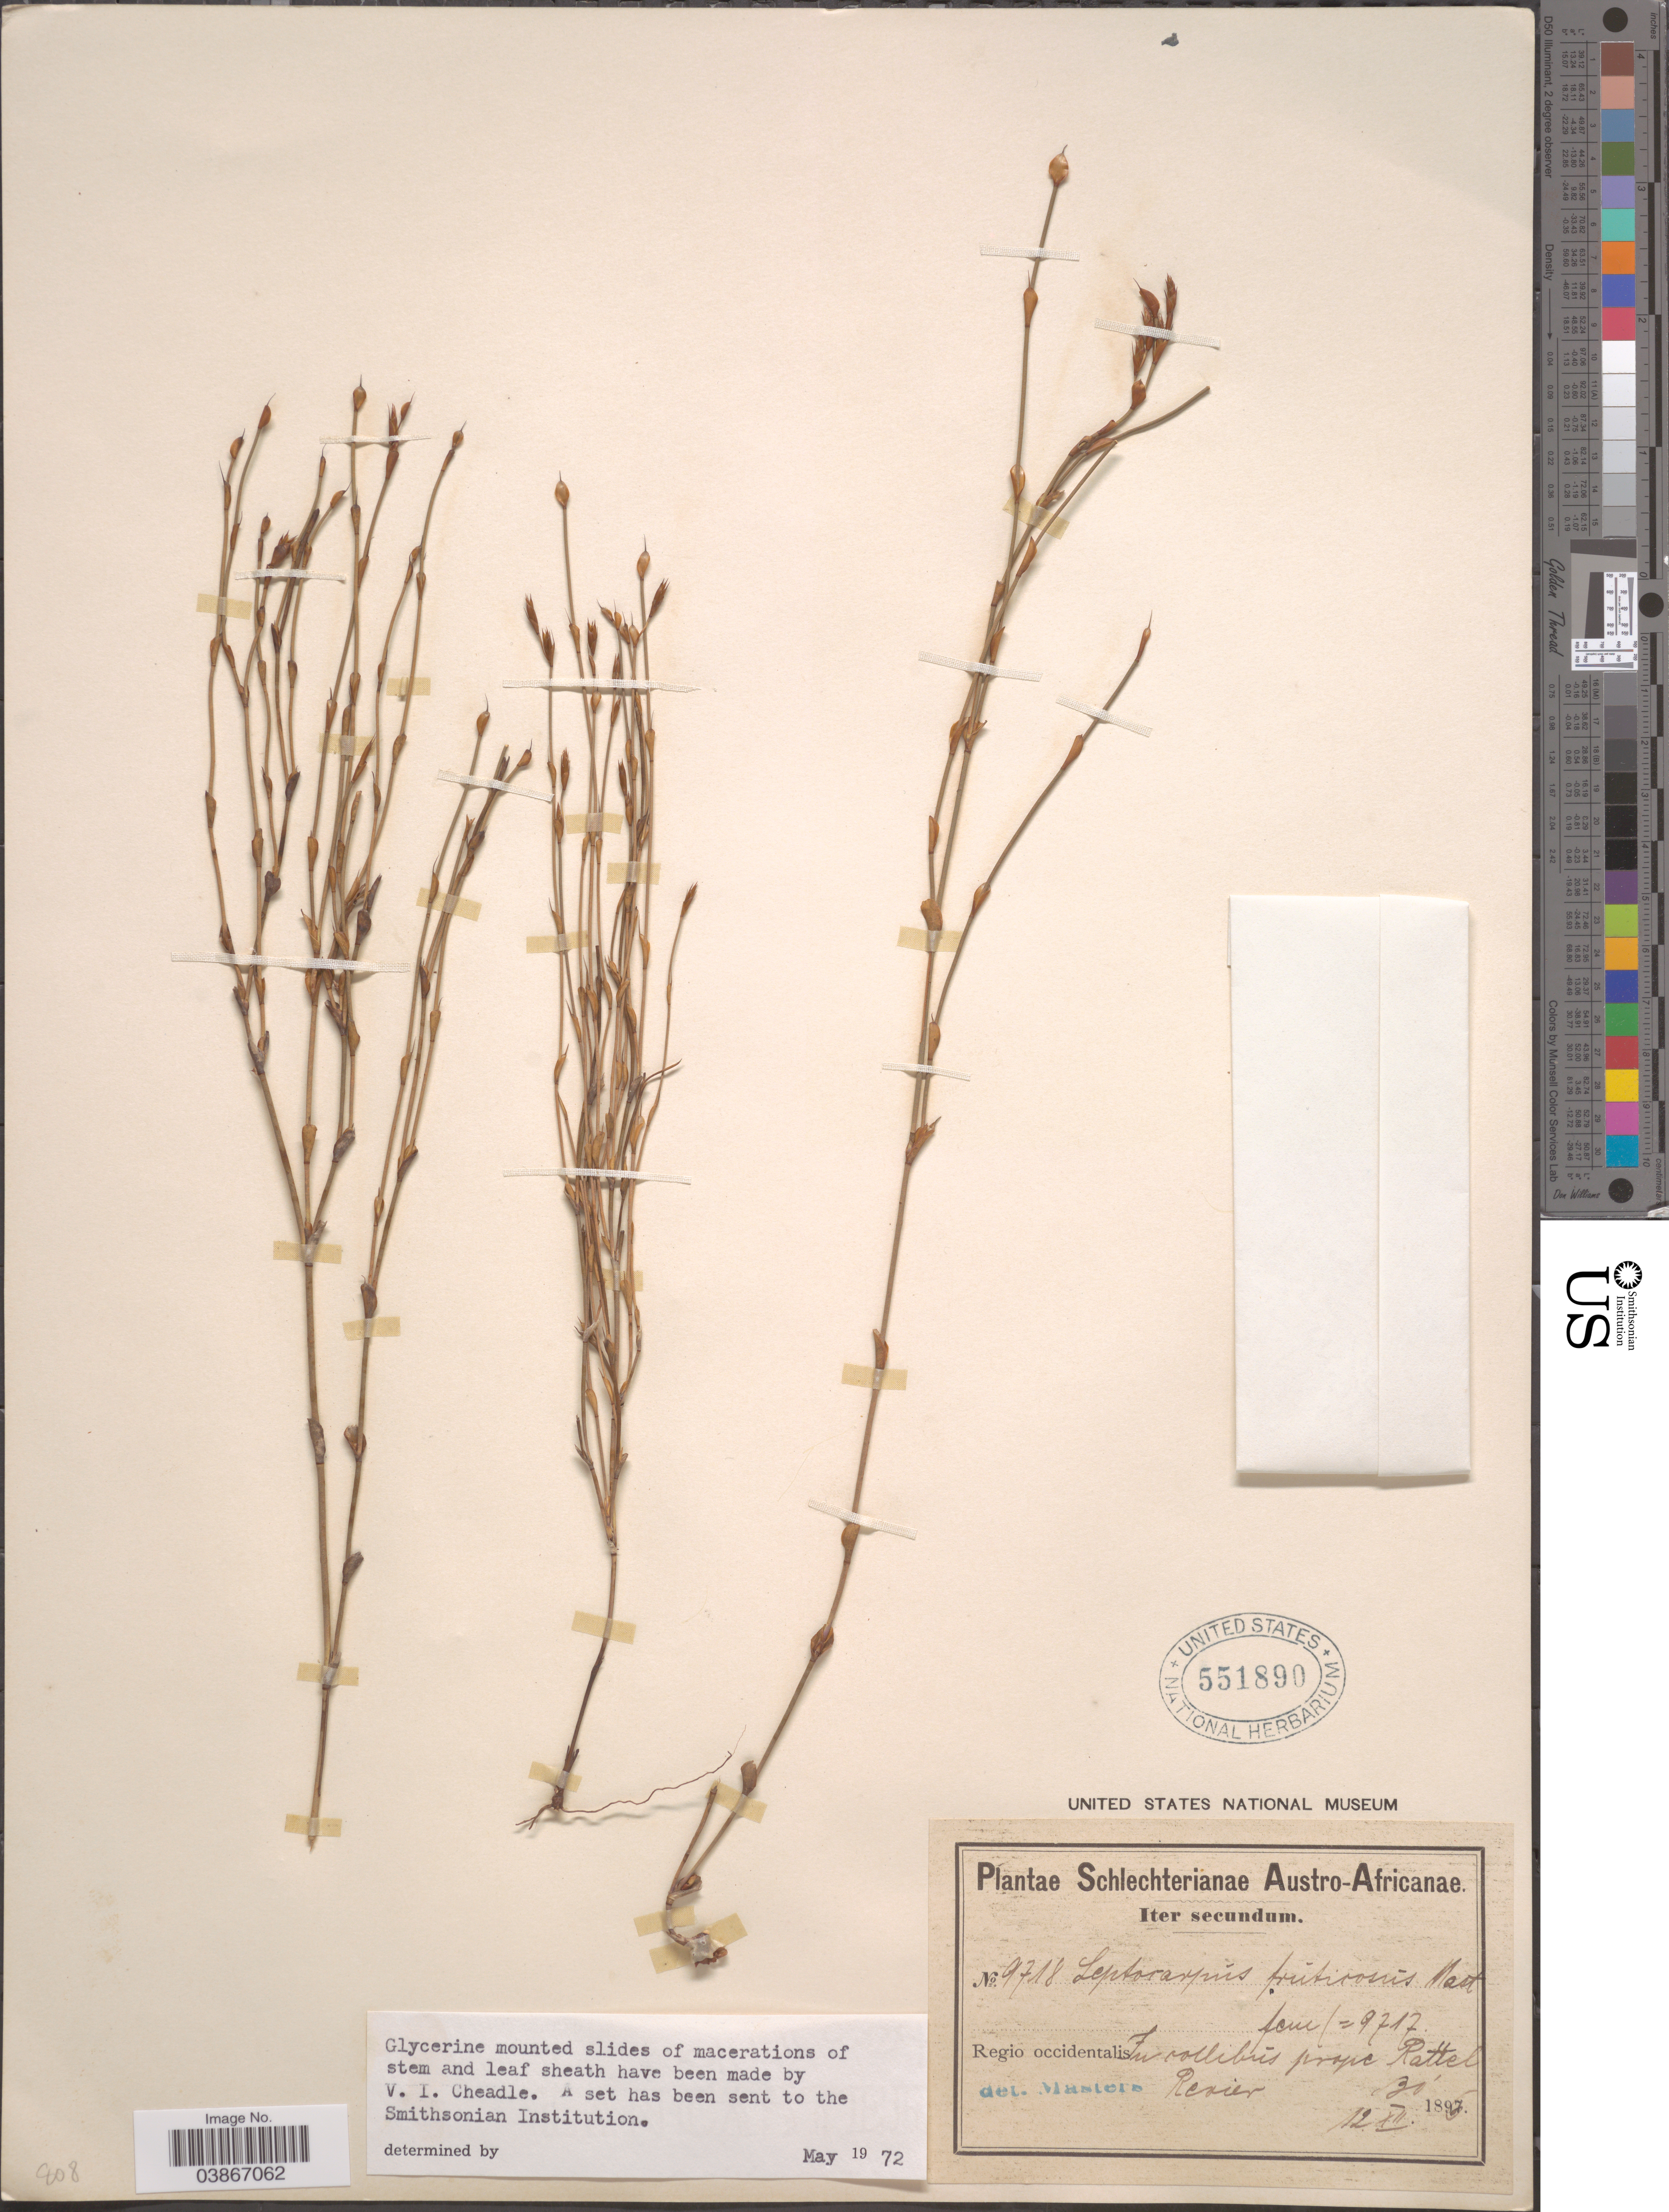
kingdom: Plantae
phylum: Tracheophyta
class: Liliopsida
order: Poales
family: Restionaceae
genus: Leptocarpus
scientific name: Leptocarpus fruticosus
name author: Mast.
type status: Isosyntype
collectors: Schlechter, --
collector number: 9718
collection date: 1896-12-12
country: South Africa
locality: Austro-Africanae. Regio occidentalis. In collibus prope Rattel Revier.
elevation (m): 40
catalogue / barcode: US 551890